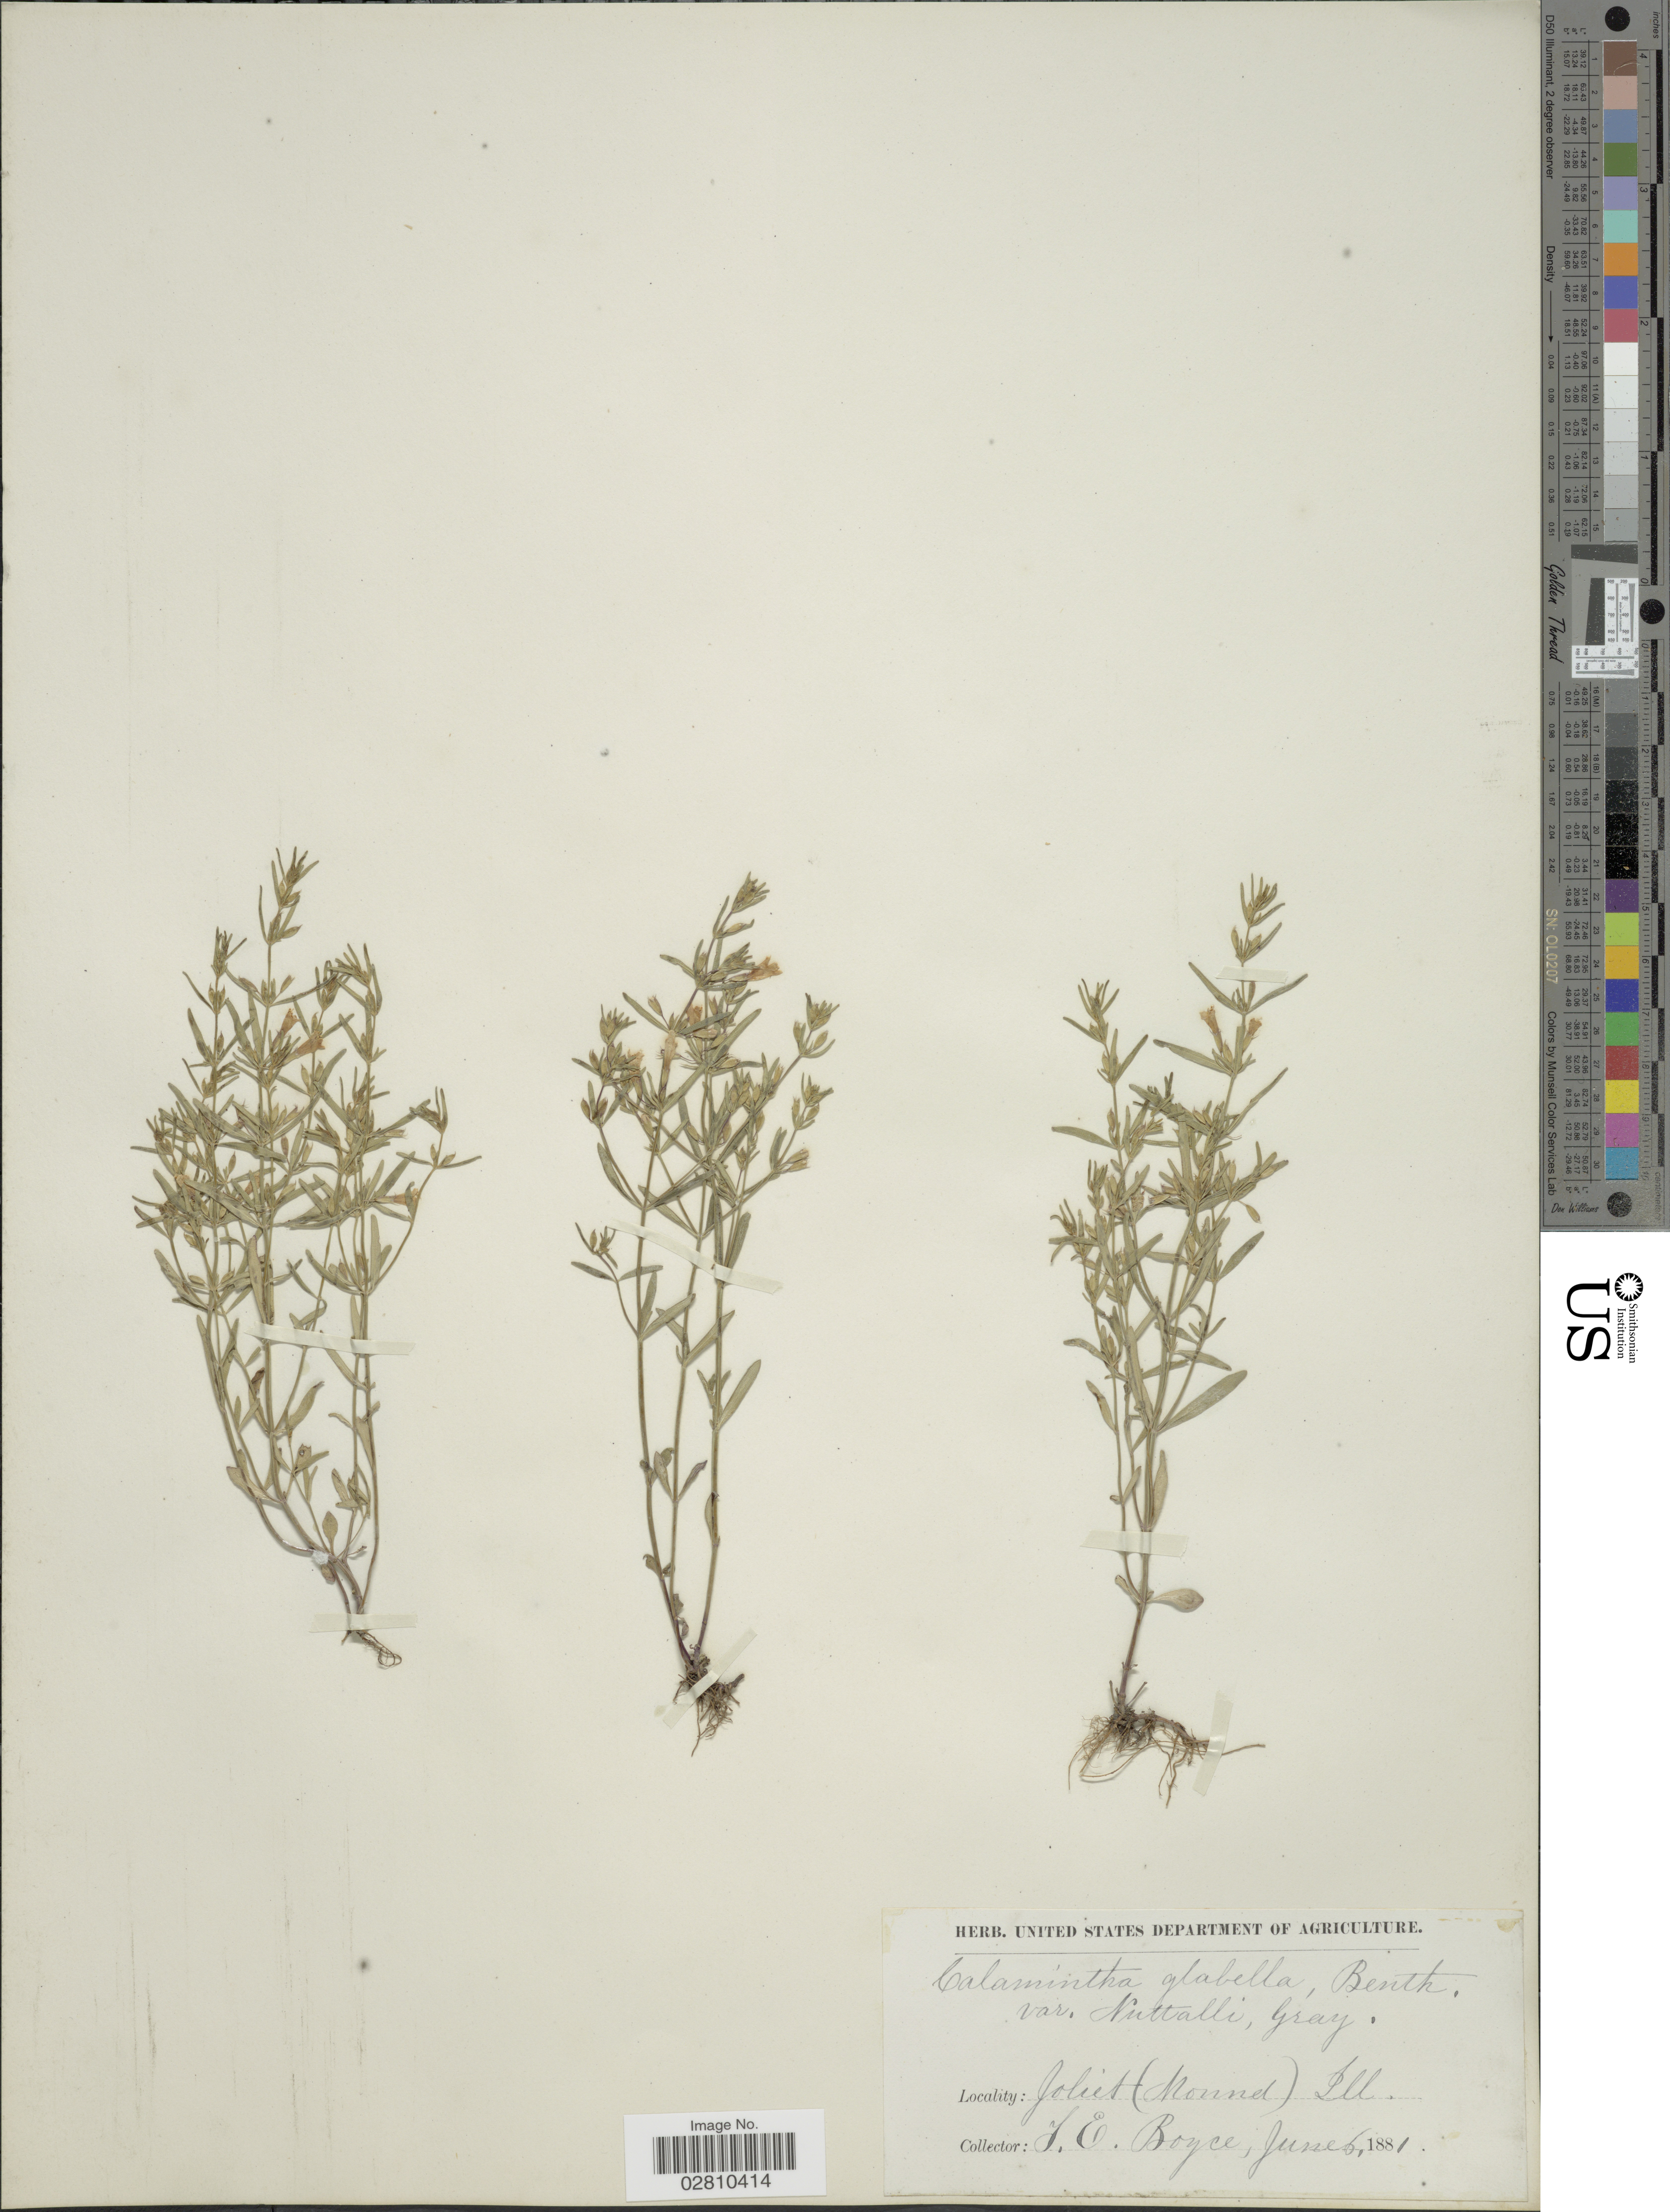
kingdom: Plantae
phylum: Tracheophyta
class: Magnoliopsida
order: Lamiales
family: Lamiaceae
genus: Clinopodium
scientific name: Clinopodium glabrum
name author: (Nutt.) Kuntze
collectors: Y. Boyce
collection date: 1881-06-06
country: United States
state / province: Illinois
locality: Joliet (Mound) Ill.